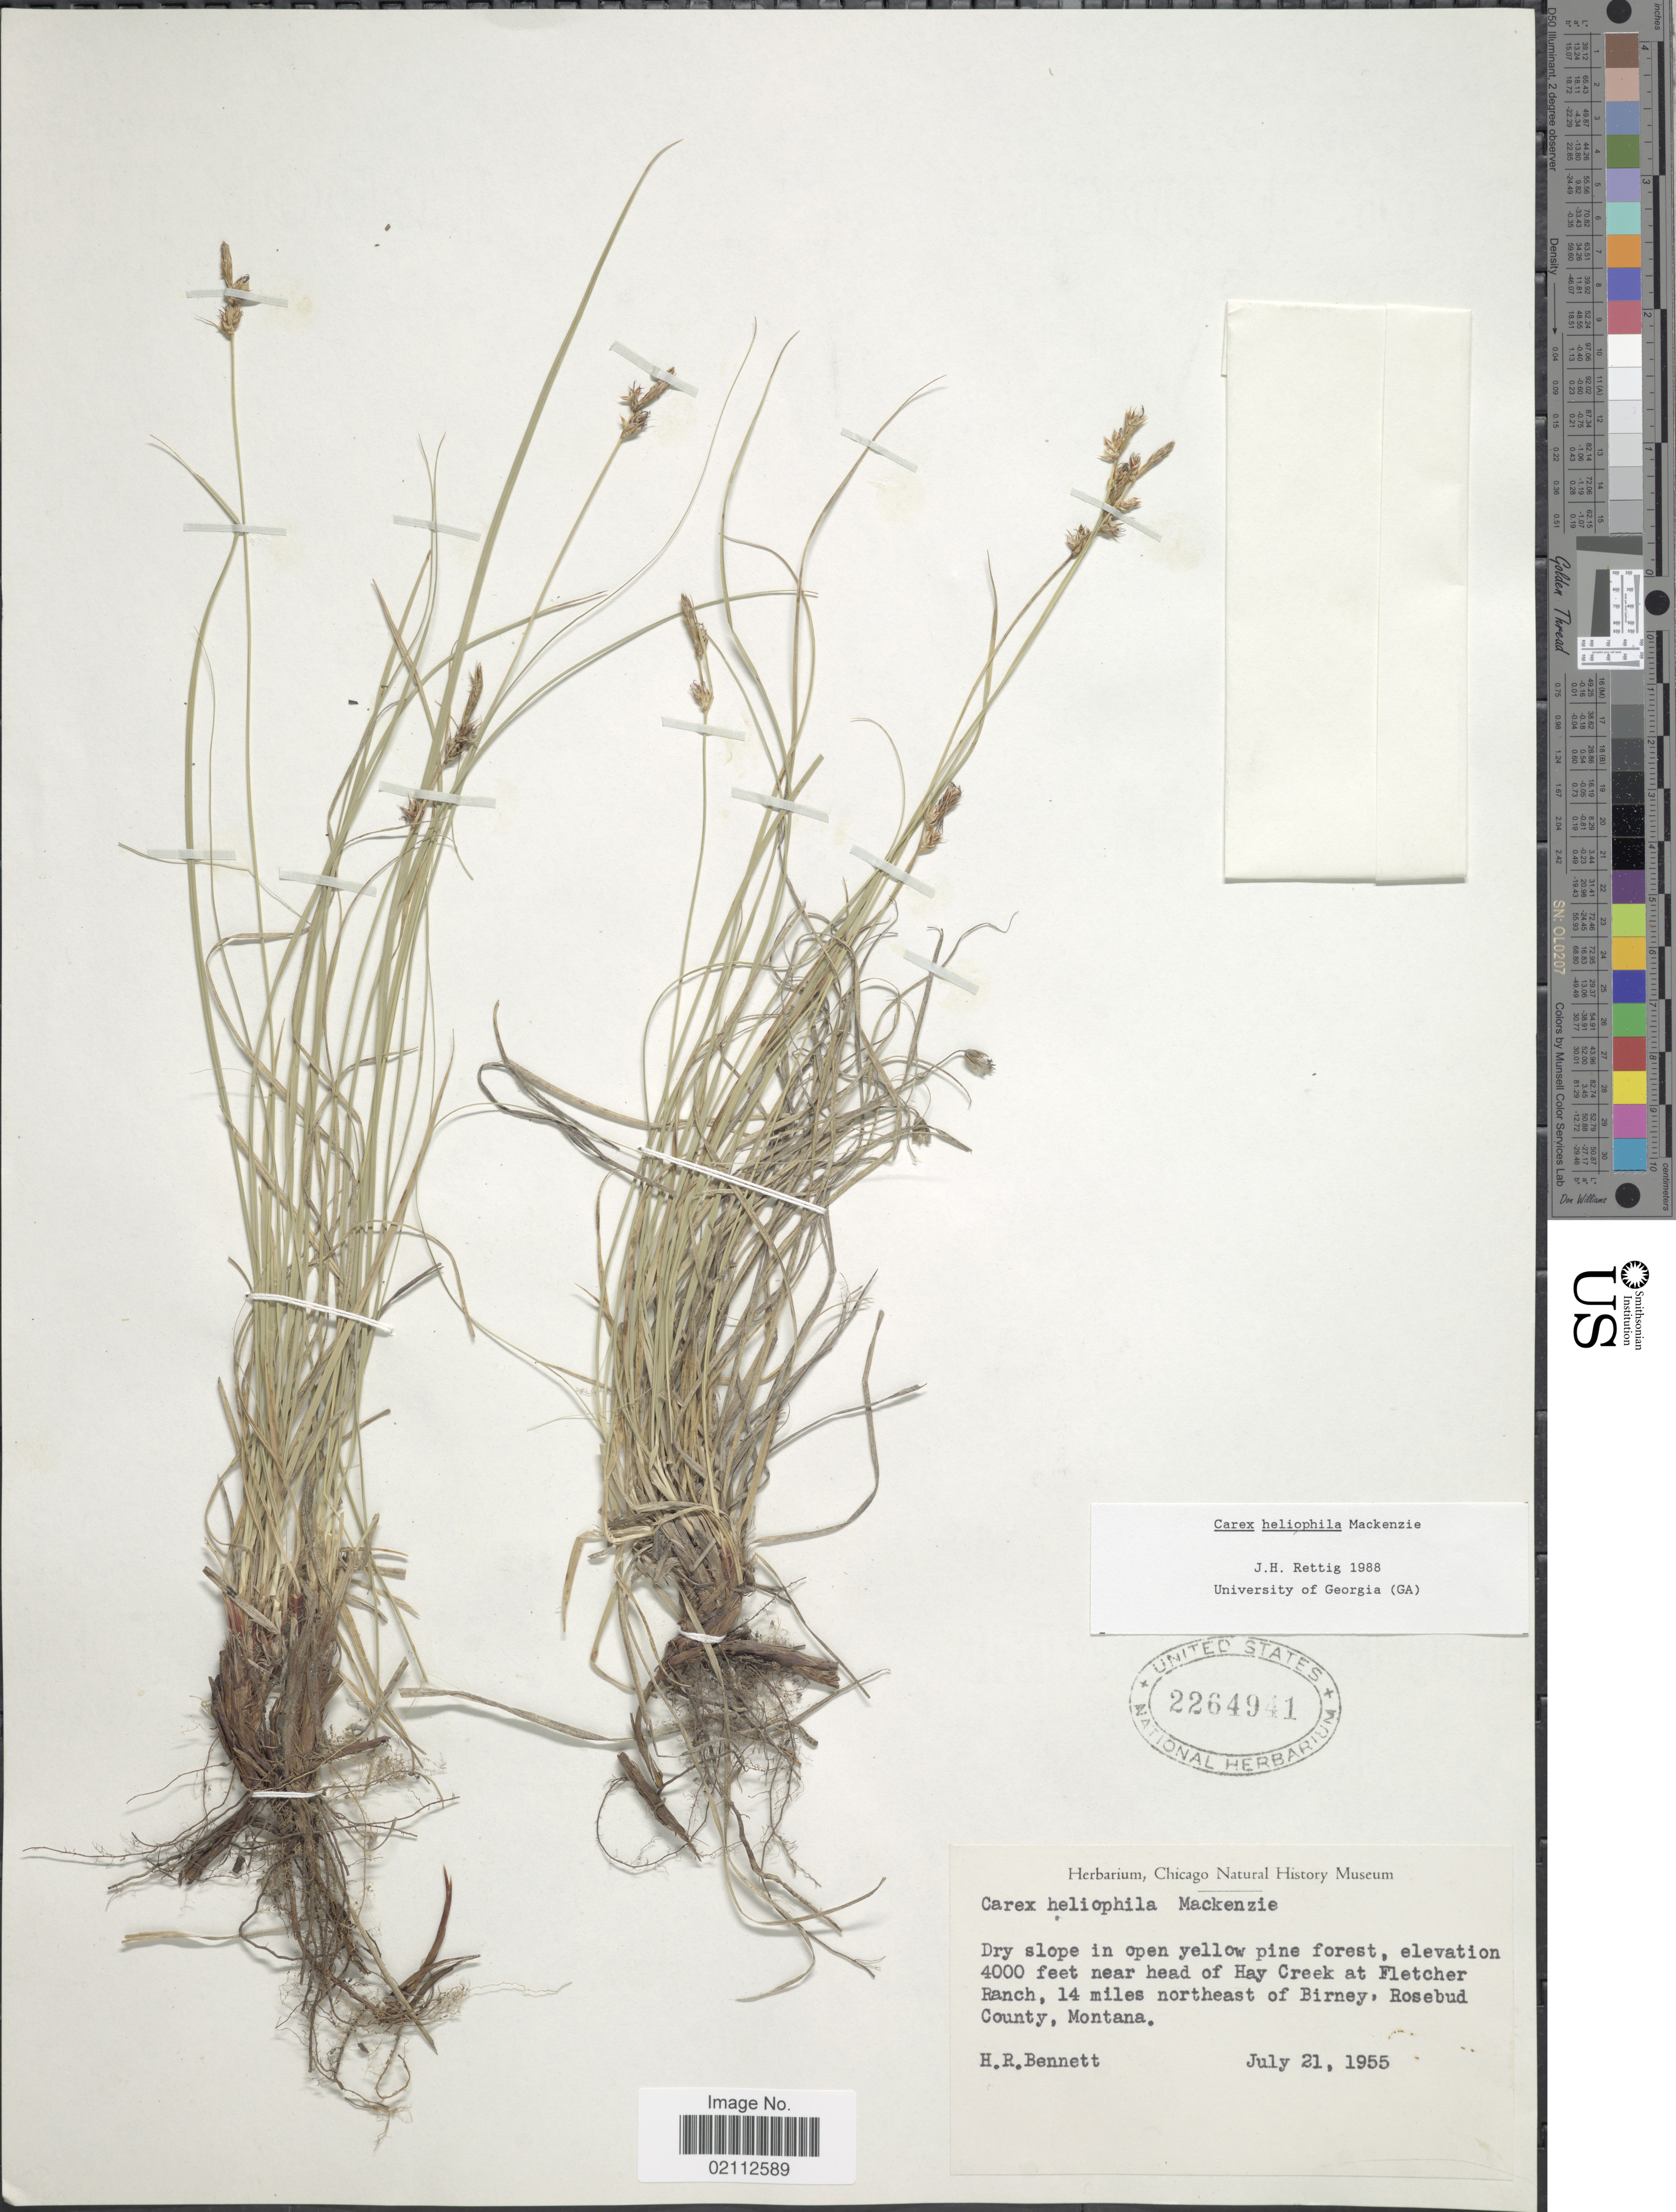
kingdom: Plantae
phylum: Tracheophyta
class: Liliopsida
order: Poales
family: Cyperaceae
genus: Carex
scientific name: Carex heliophila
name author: Mack.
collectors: H. R. Bennett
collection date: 1955-07-21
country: United States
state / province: Montana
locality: Near head of Hay Creek at Fletcher Ranch, 14 miles northeast of Birney, Rosebud County.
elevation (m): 1219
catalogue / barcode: US 2264941